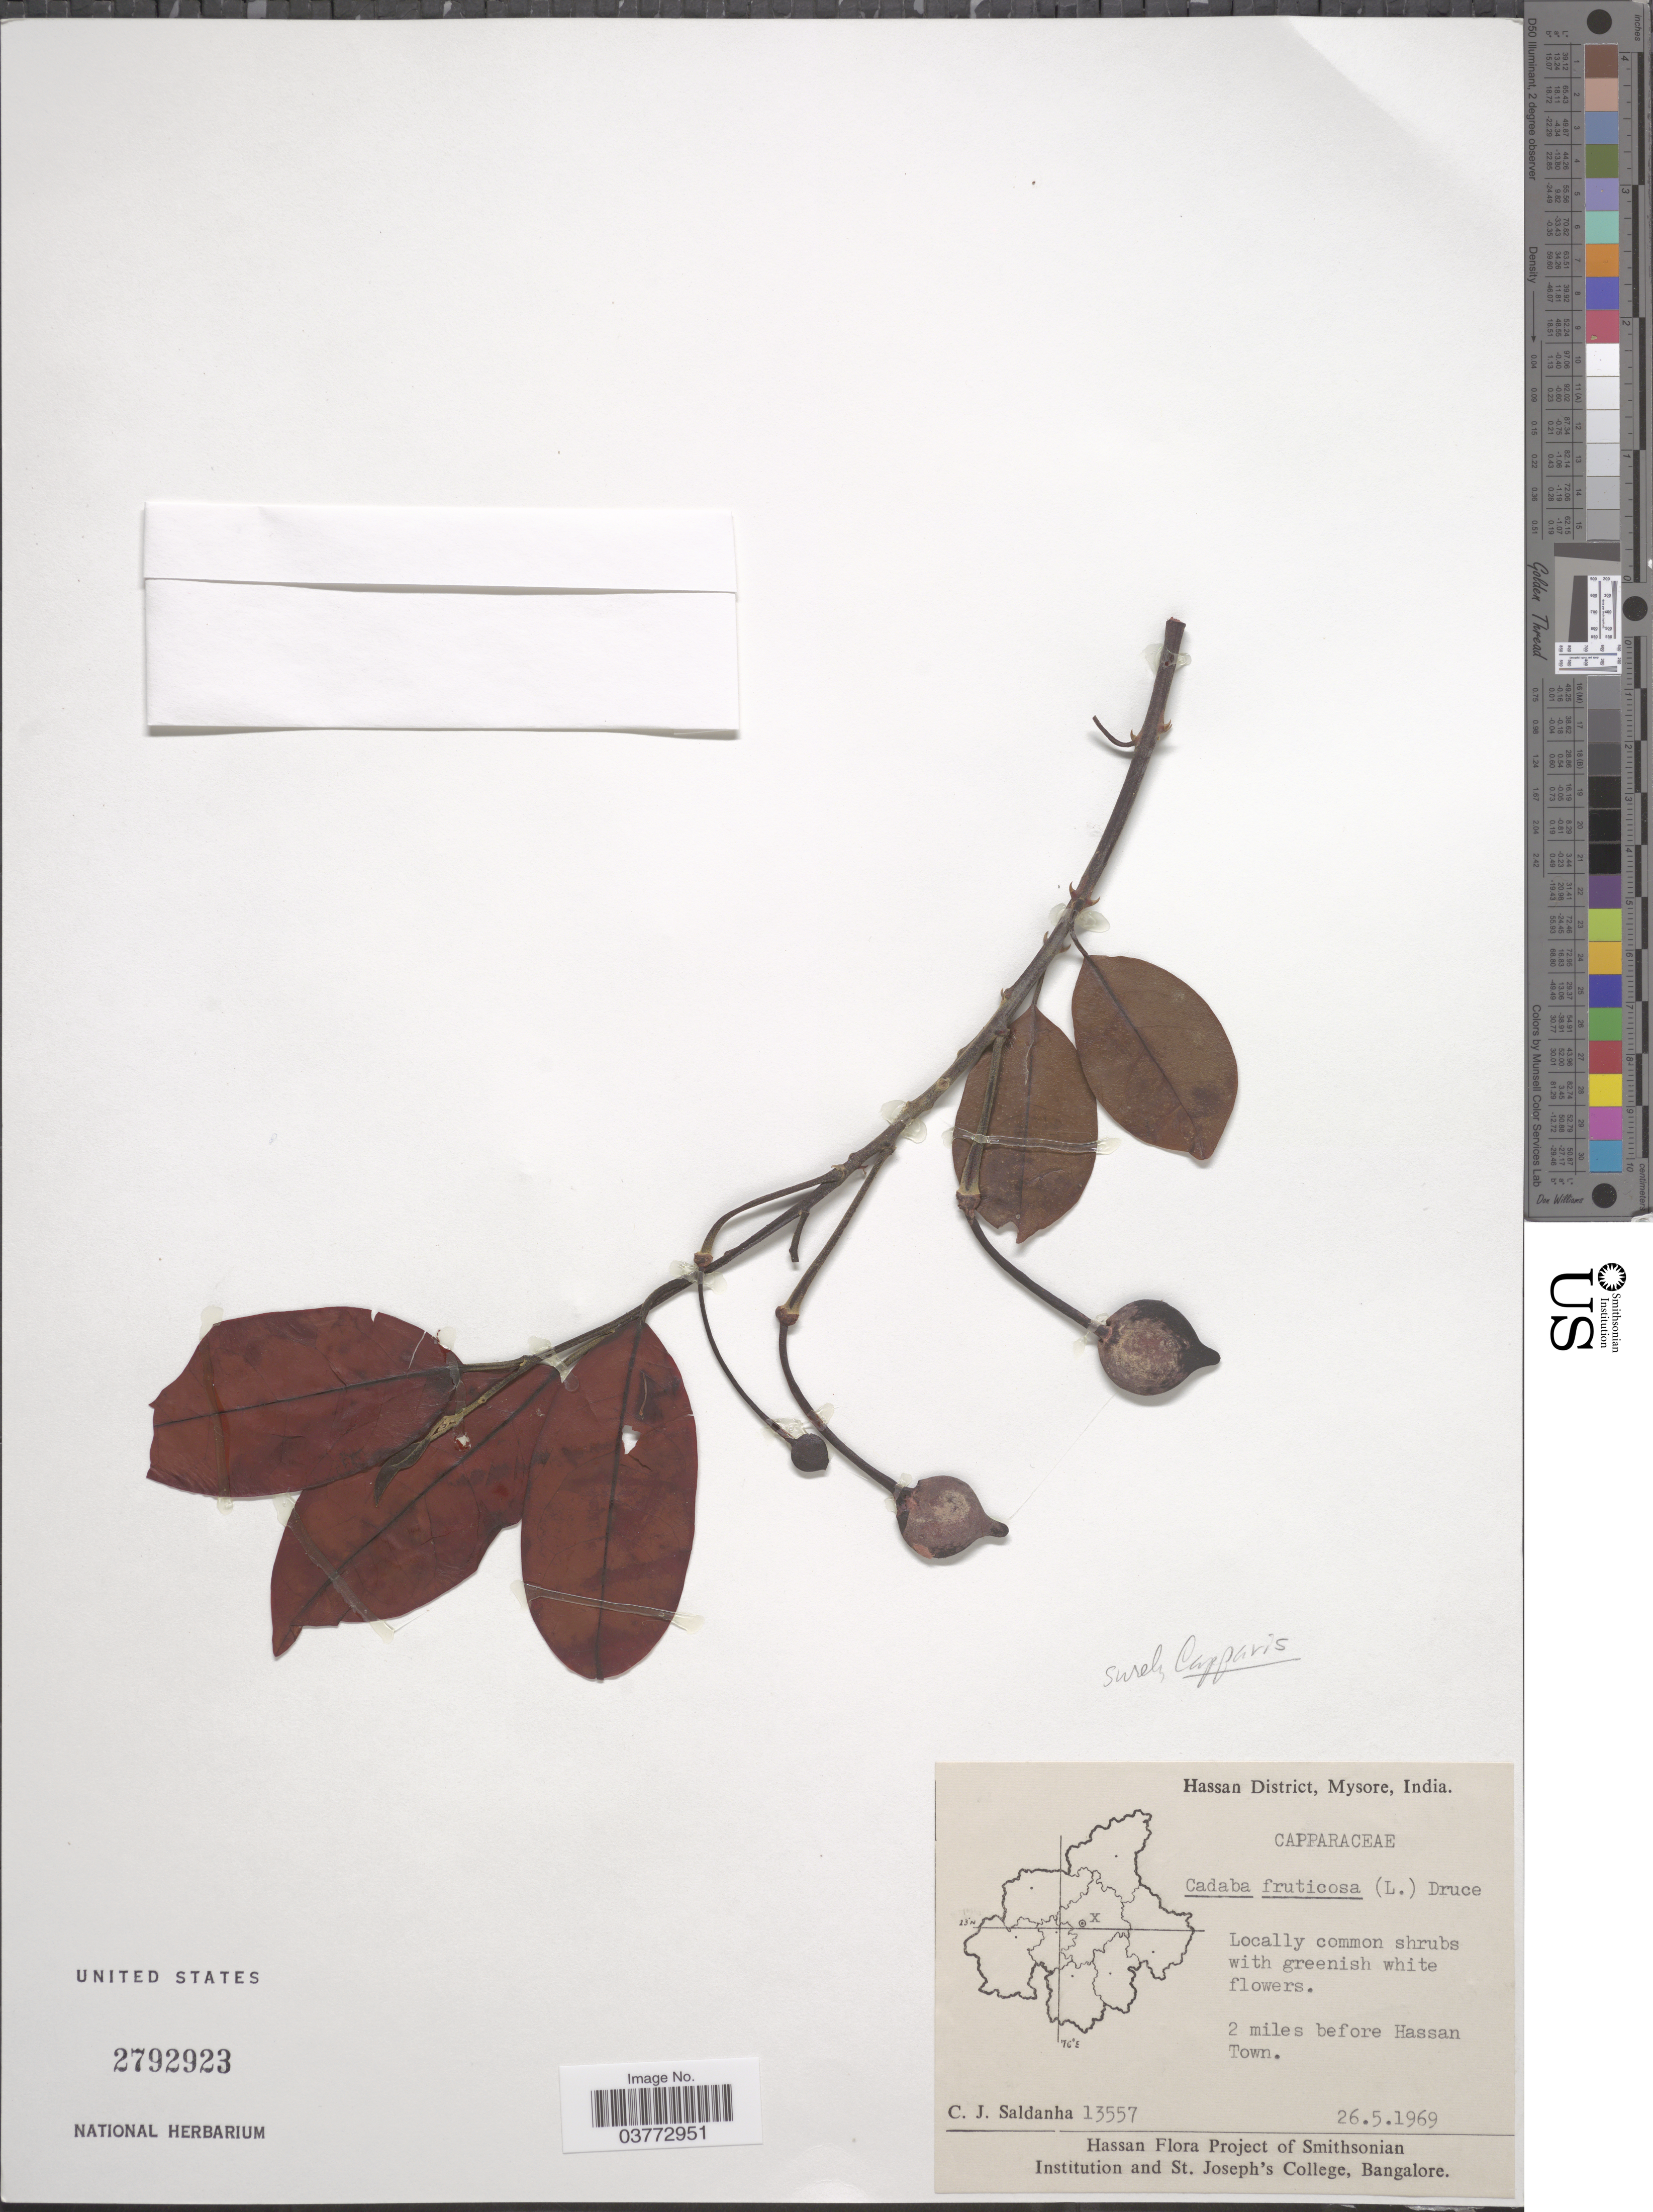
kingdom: Plantae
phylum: Tracheophyta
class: Magnoliopsida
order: Brassicales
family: Capparaceae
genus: Capparis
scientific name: Capparis sp.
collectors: C. J. Saldanha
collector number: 13557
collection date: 1969-05-26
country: India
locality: Hassan District, Mysore. 2 miles before Hassan Town.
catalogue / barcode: US 2792923